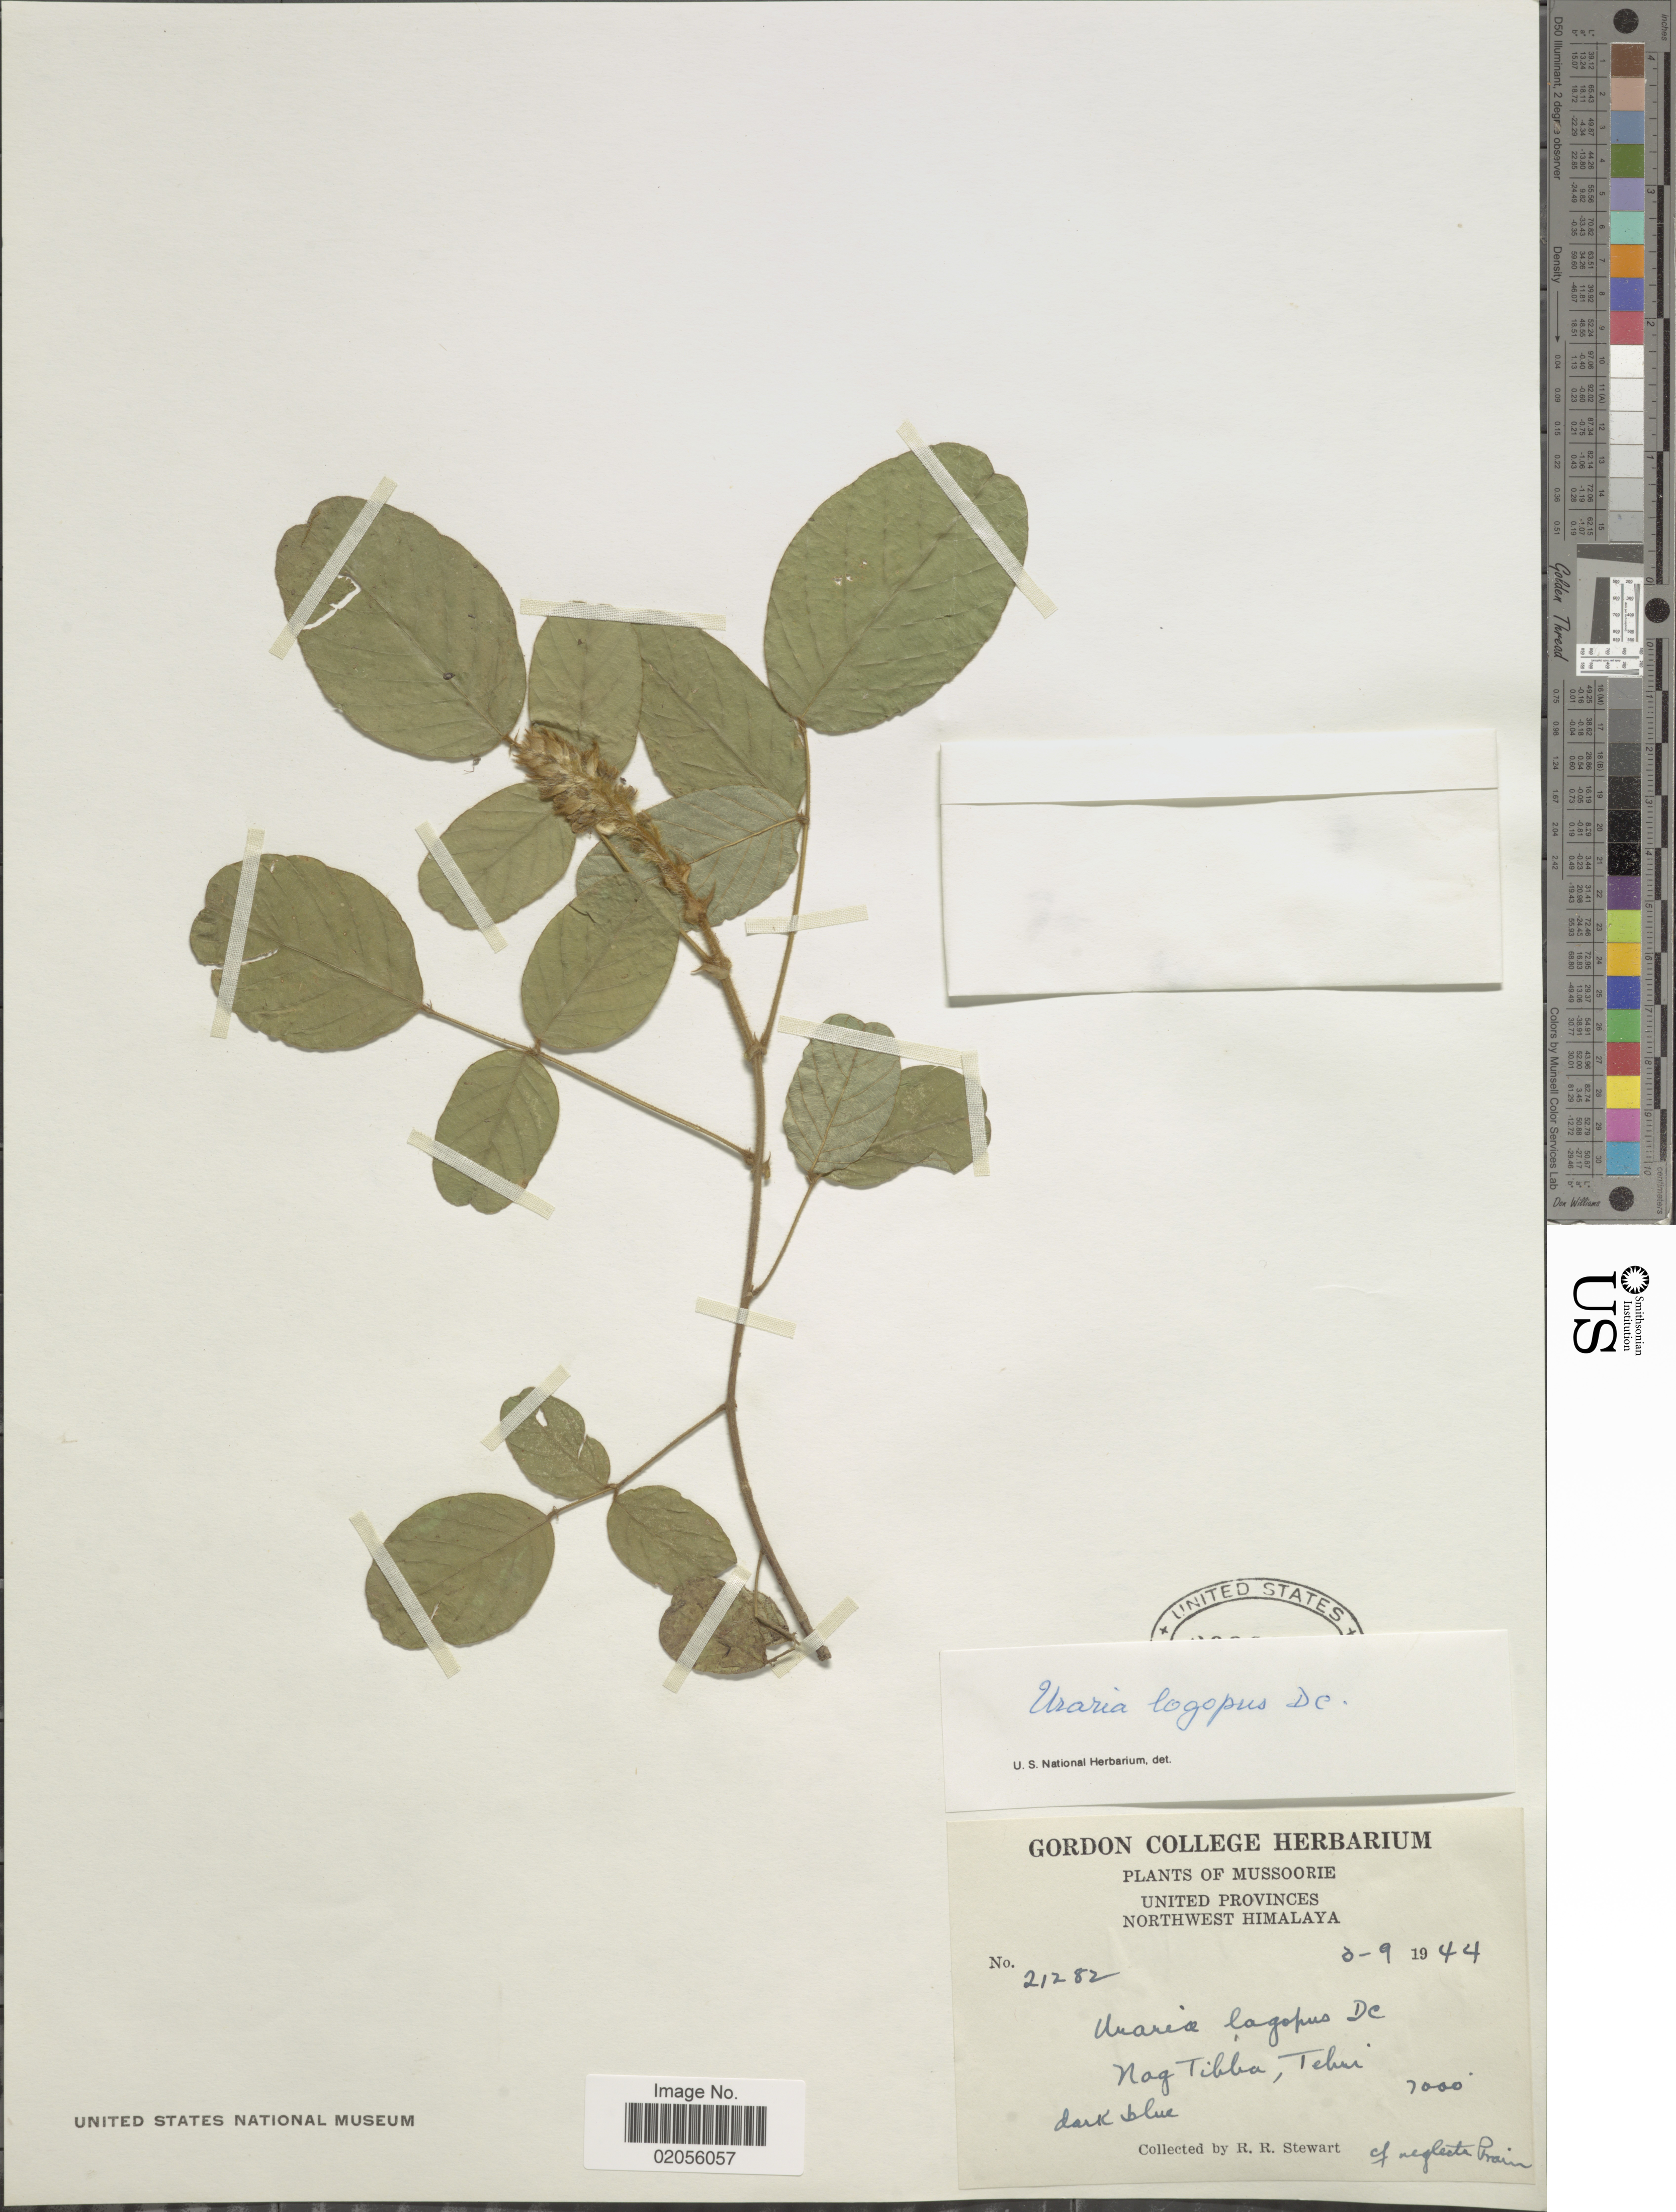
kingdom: Plantae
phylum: Tracheophyta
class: Magnoliopsida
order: Fabales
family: Fabaceae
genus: Uraria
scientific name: Uraria lagopus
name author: DC.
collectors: R. R. Stewart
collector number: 21282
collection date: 1944-09-03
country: India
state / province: Uttarakhand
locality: Mussoorie. United Provinces. Northwest Himalaya. Nag Tibba, Tehri